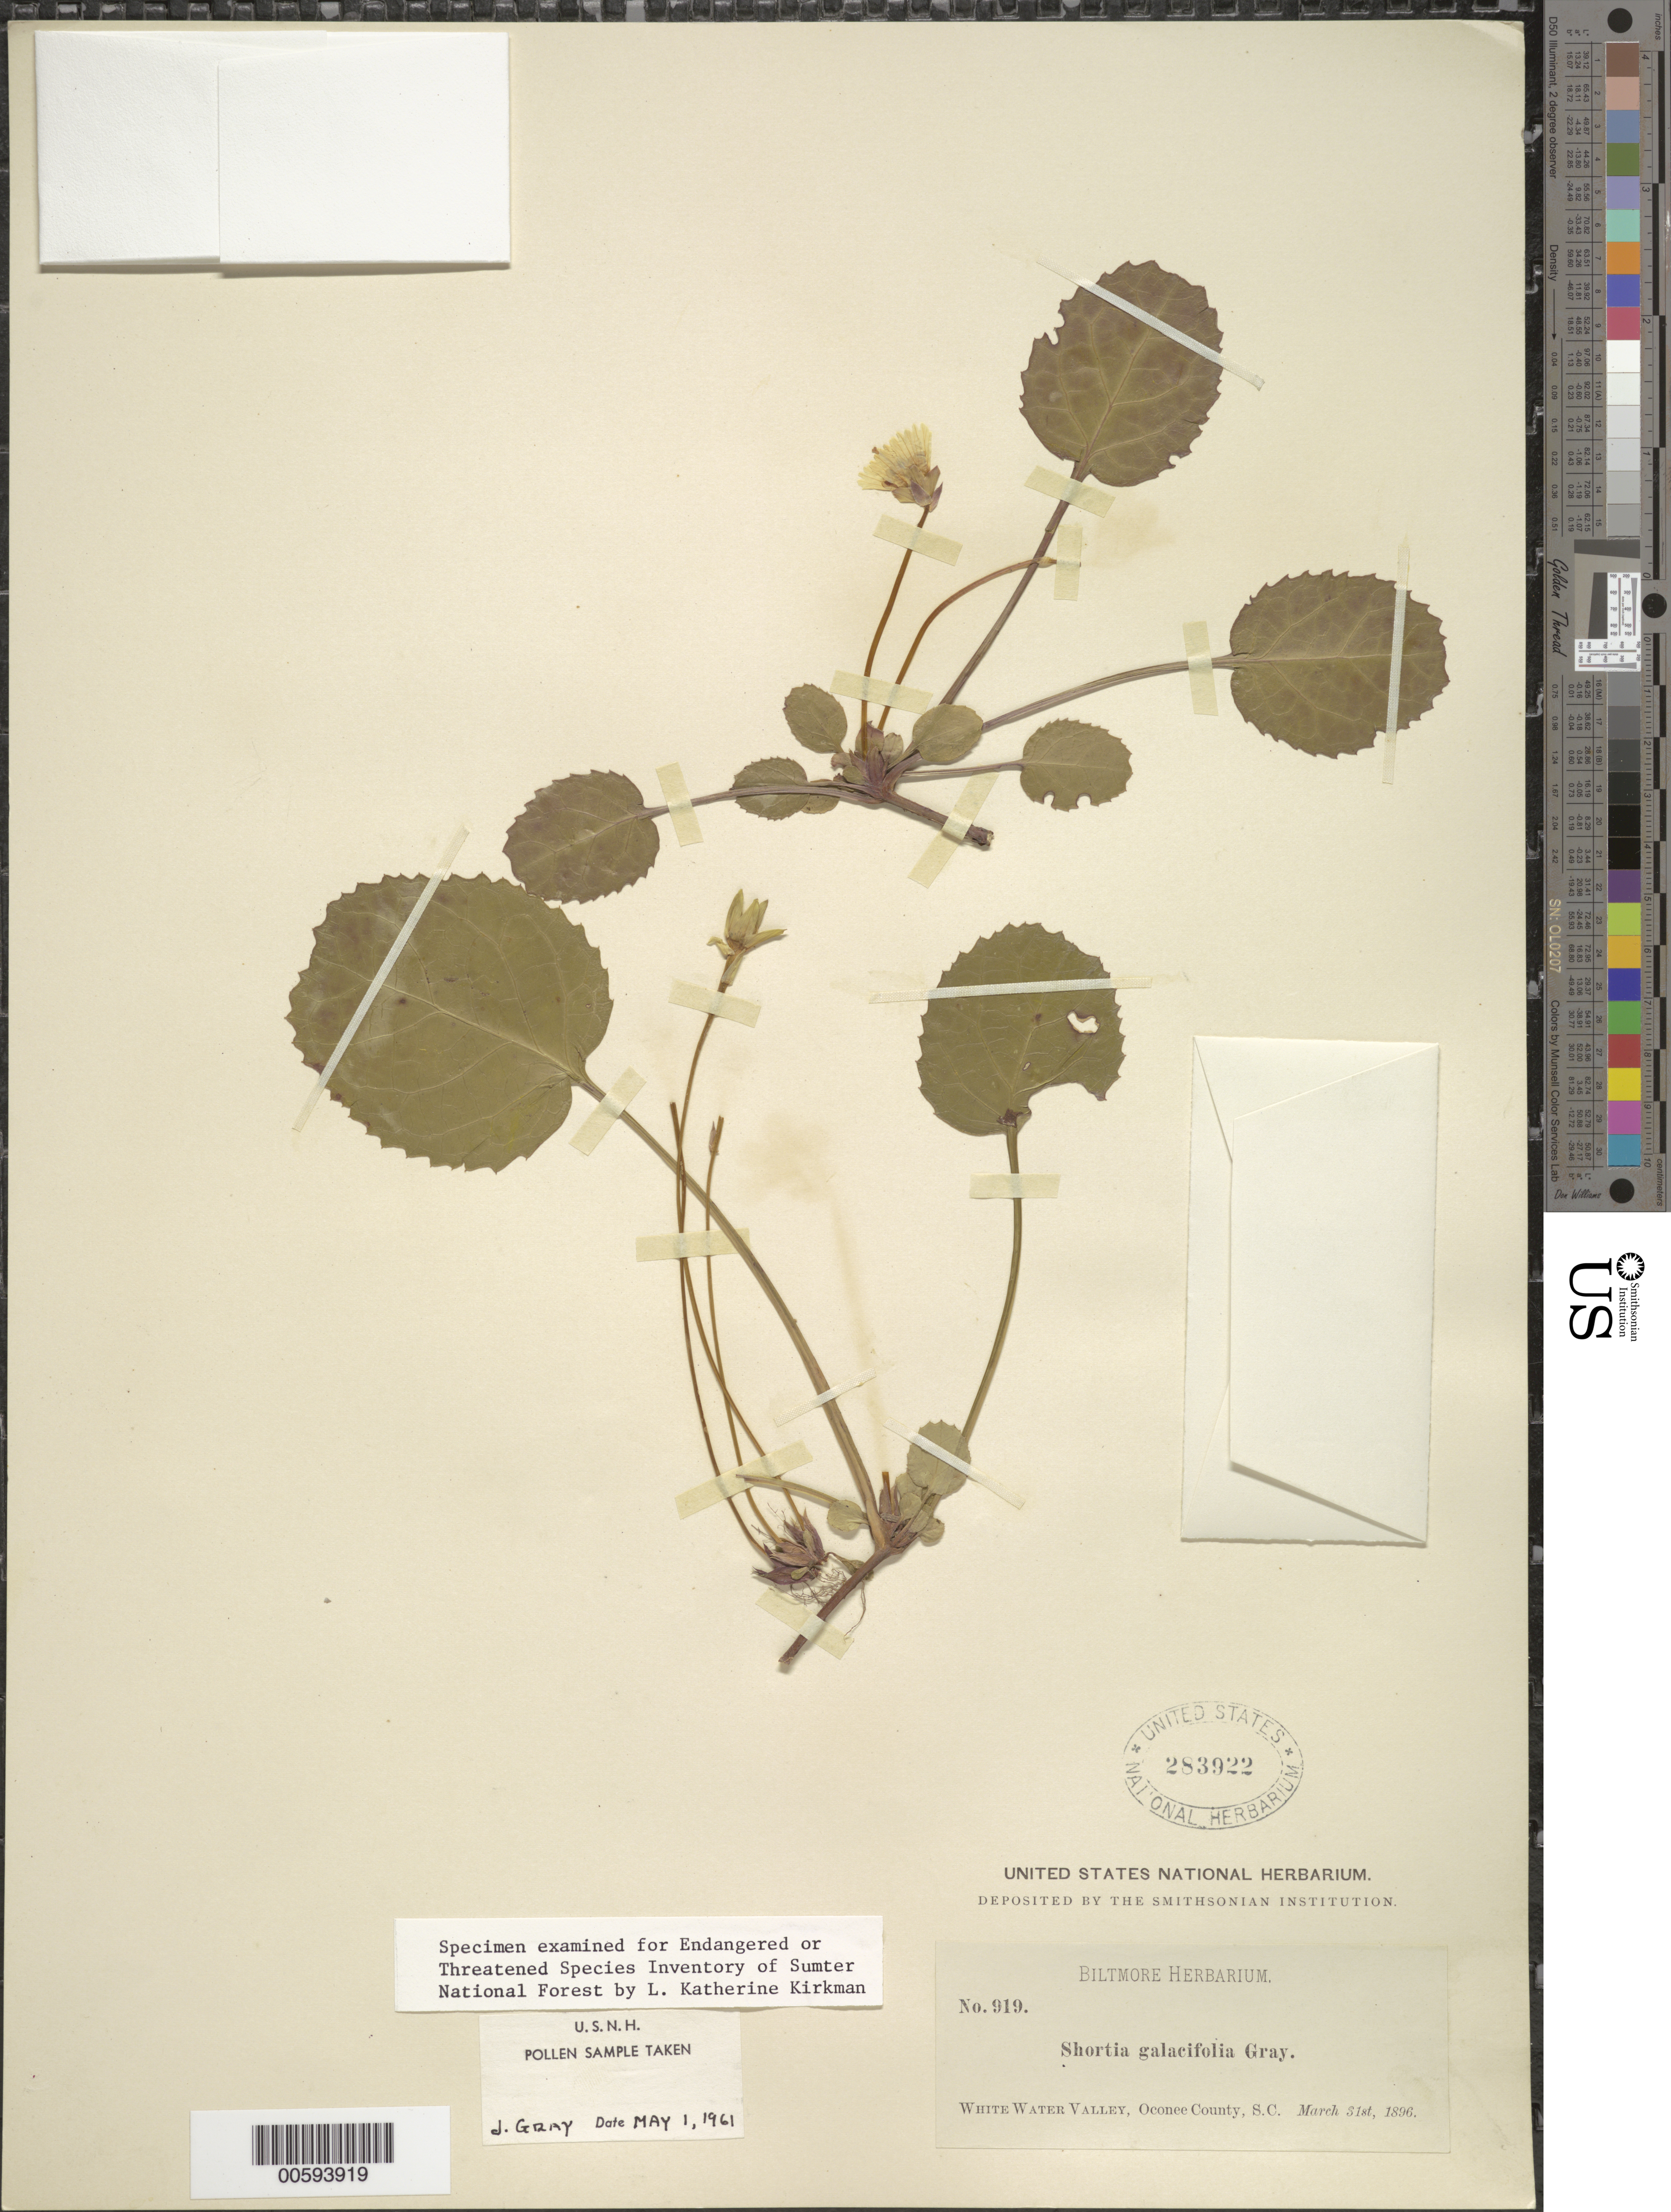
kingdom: Plantae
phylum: Tracheophyta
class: Magnoliopsida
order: Ericales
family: Diapensiaceae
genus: Shortia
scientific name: Shortia galacifolia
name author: Torr. & A. Gray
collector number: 919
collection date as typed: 31 Mar 1896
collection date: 1896-03-31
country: United States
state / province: South Carolina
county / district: Oconee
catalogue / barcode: US 283922